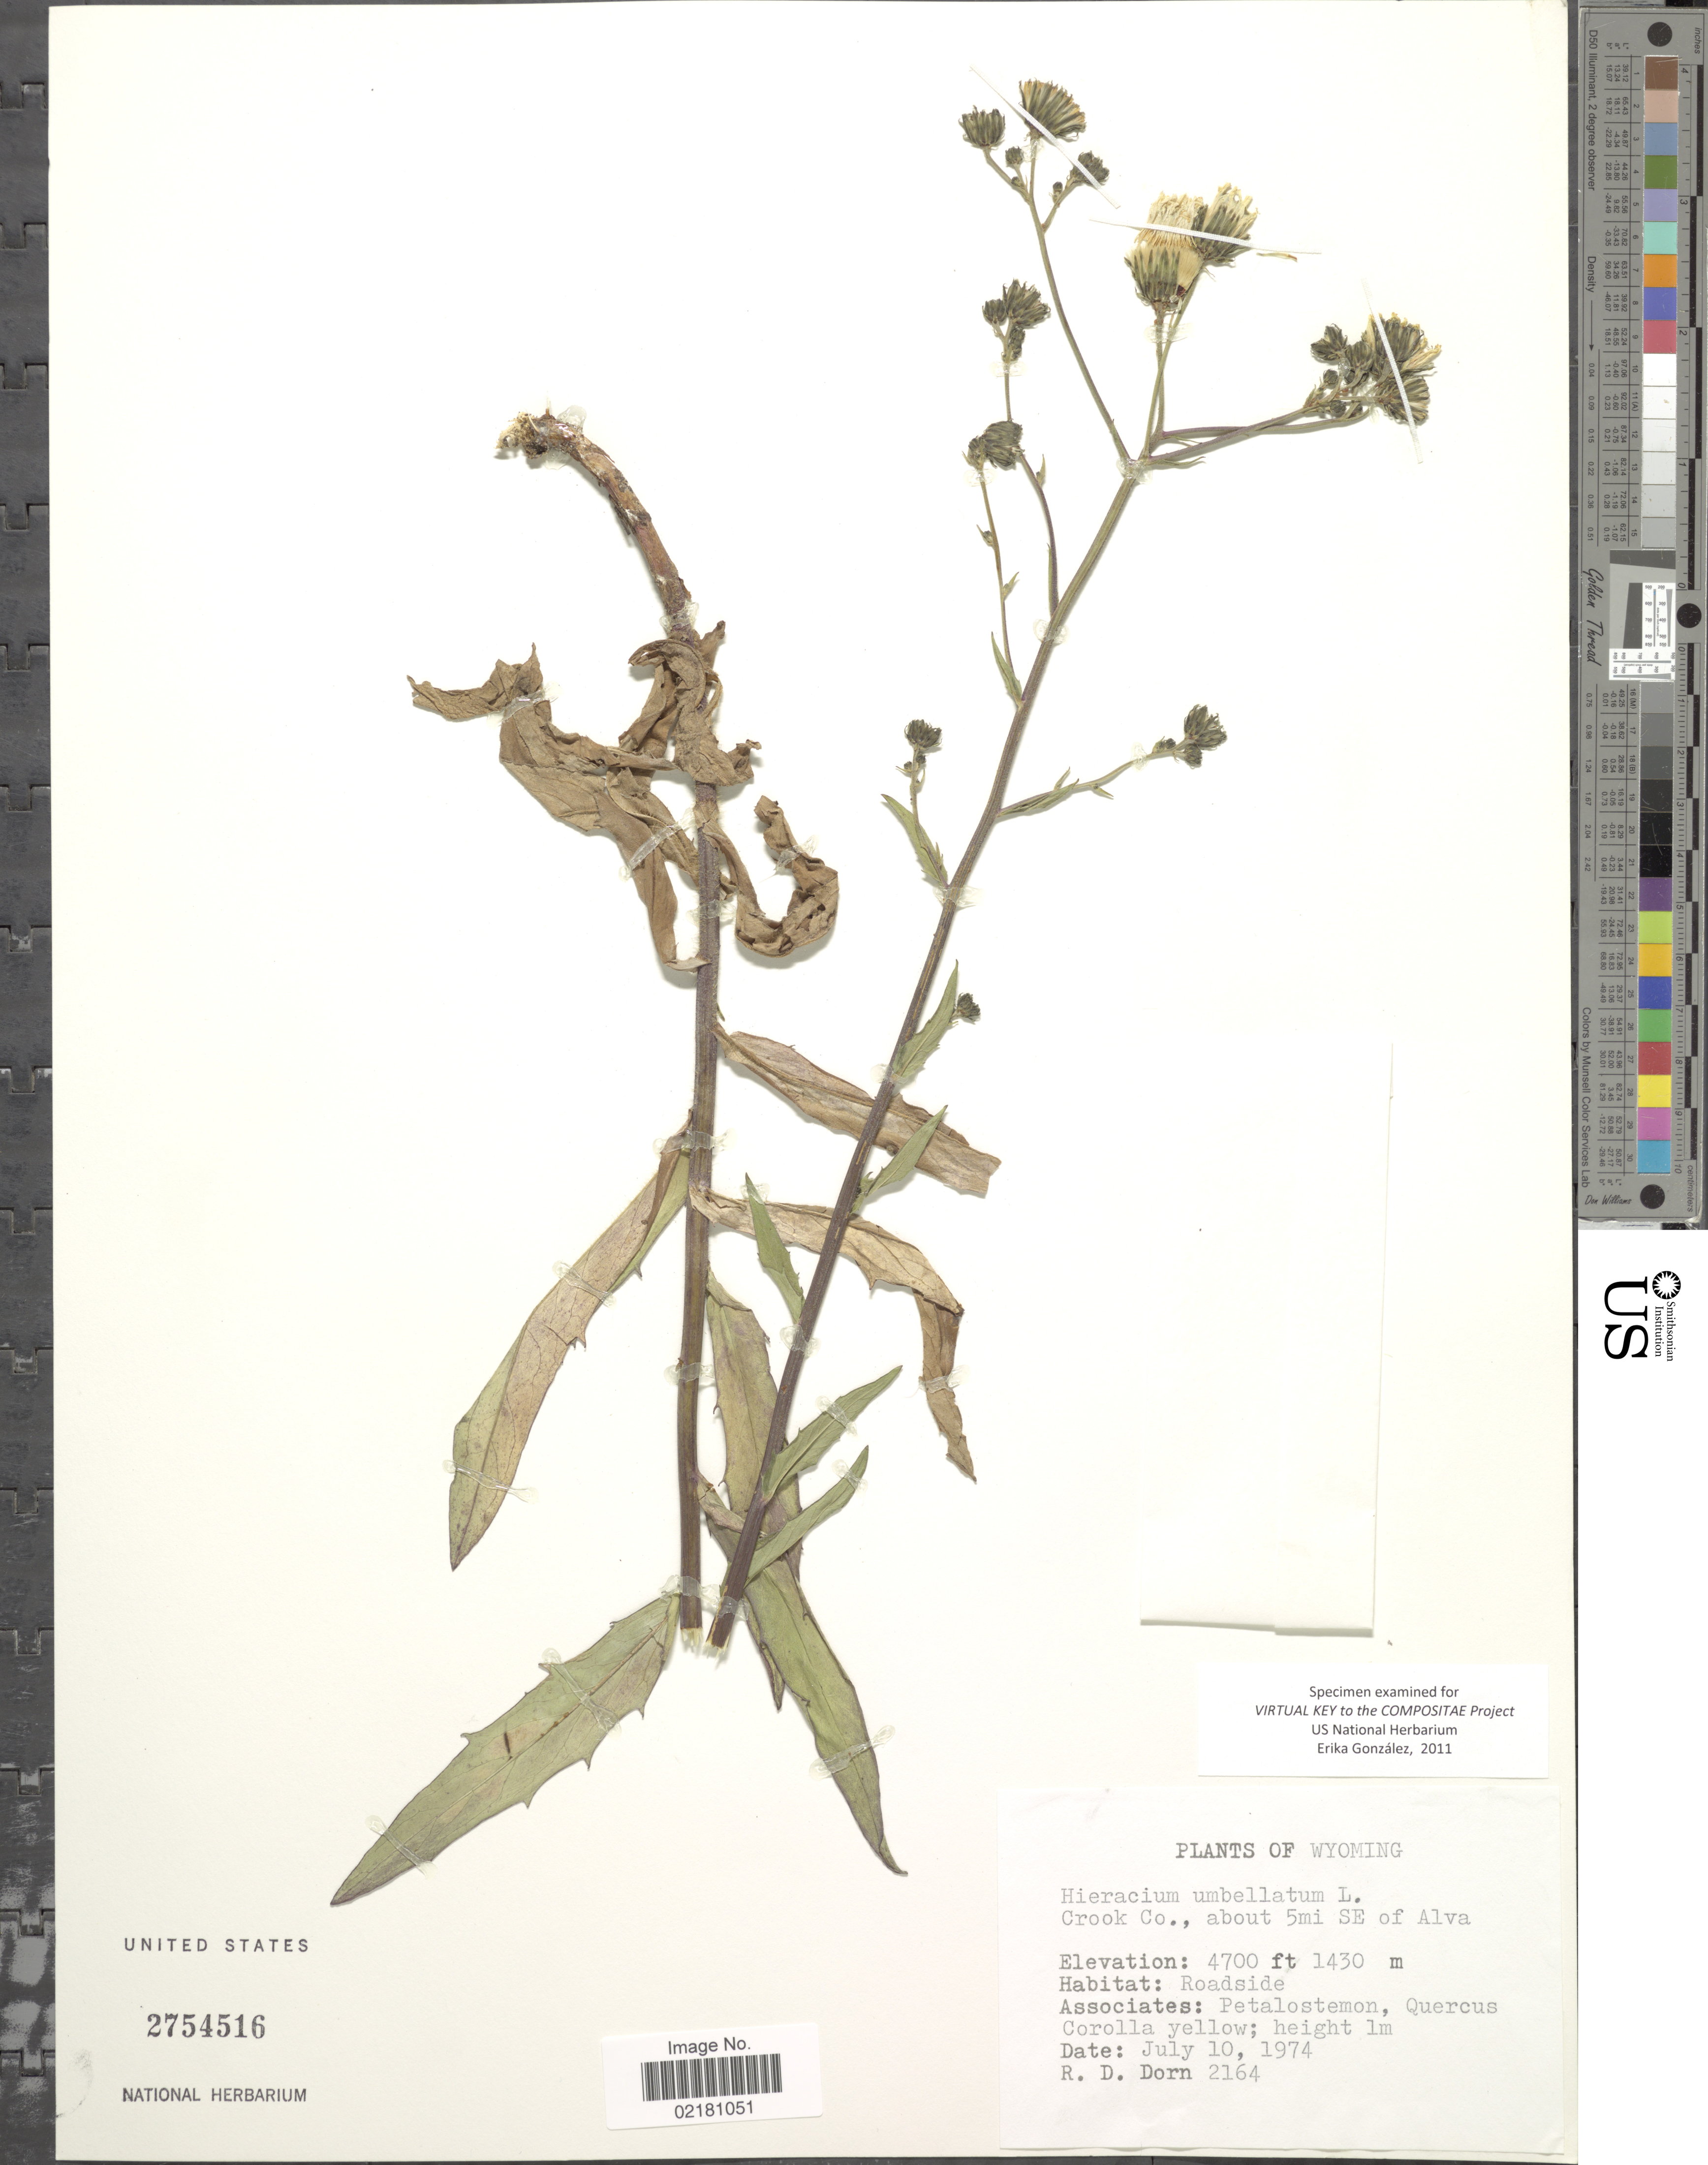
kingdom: Plantae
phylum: Tracheophyta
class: Magnoliopsida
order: Asterales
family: Asteraceae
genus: Hieracium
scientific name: Hieracium umbellatum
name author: L.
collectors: R. D. Dorn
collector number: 2164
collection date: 1974-07-10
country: United States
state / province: Wyoming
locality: Crook Co., about 5mi SE of Alva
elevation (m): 1433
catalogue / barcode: US 2754516